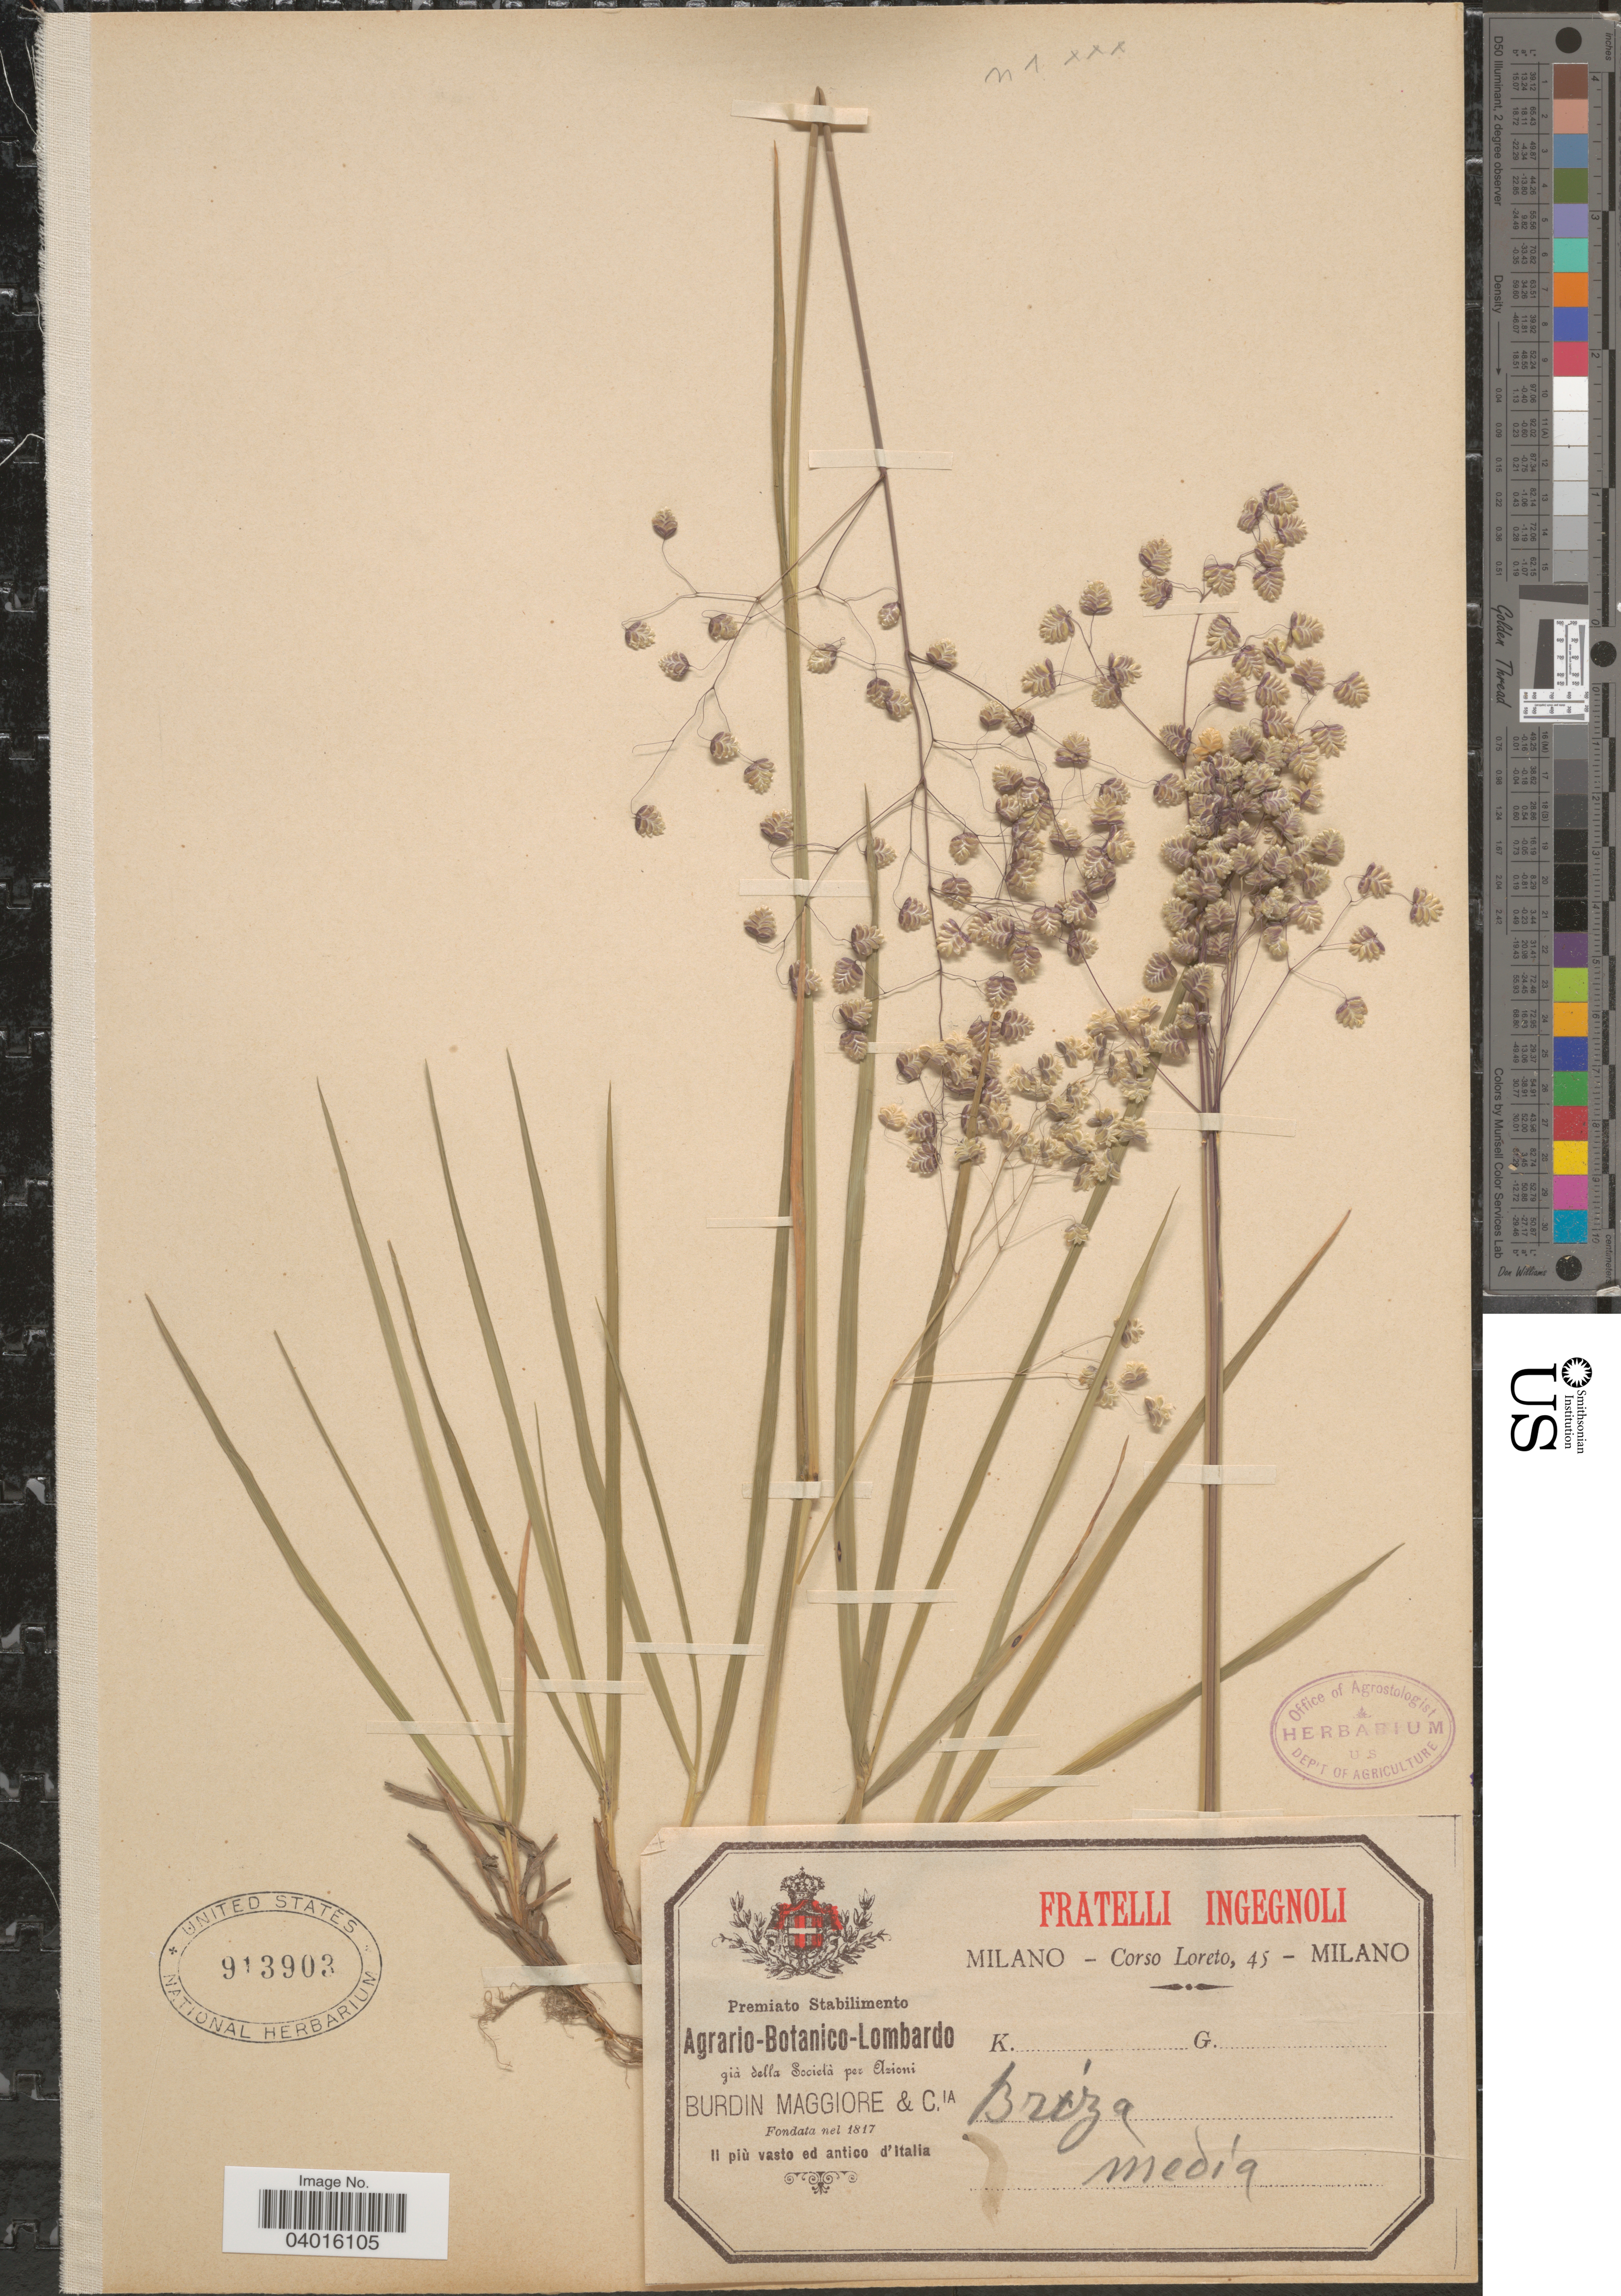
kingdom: Plantae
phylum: Tracheophyta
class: Liliopsida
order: Poales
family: Poaceae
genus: Briza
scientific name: Briza media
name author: L.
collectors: Loreto, C.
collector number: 45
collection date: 1817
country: Italy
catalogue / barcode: US 913903